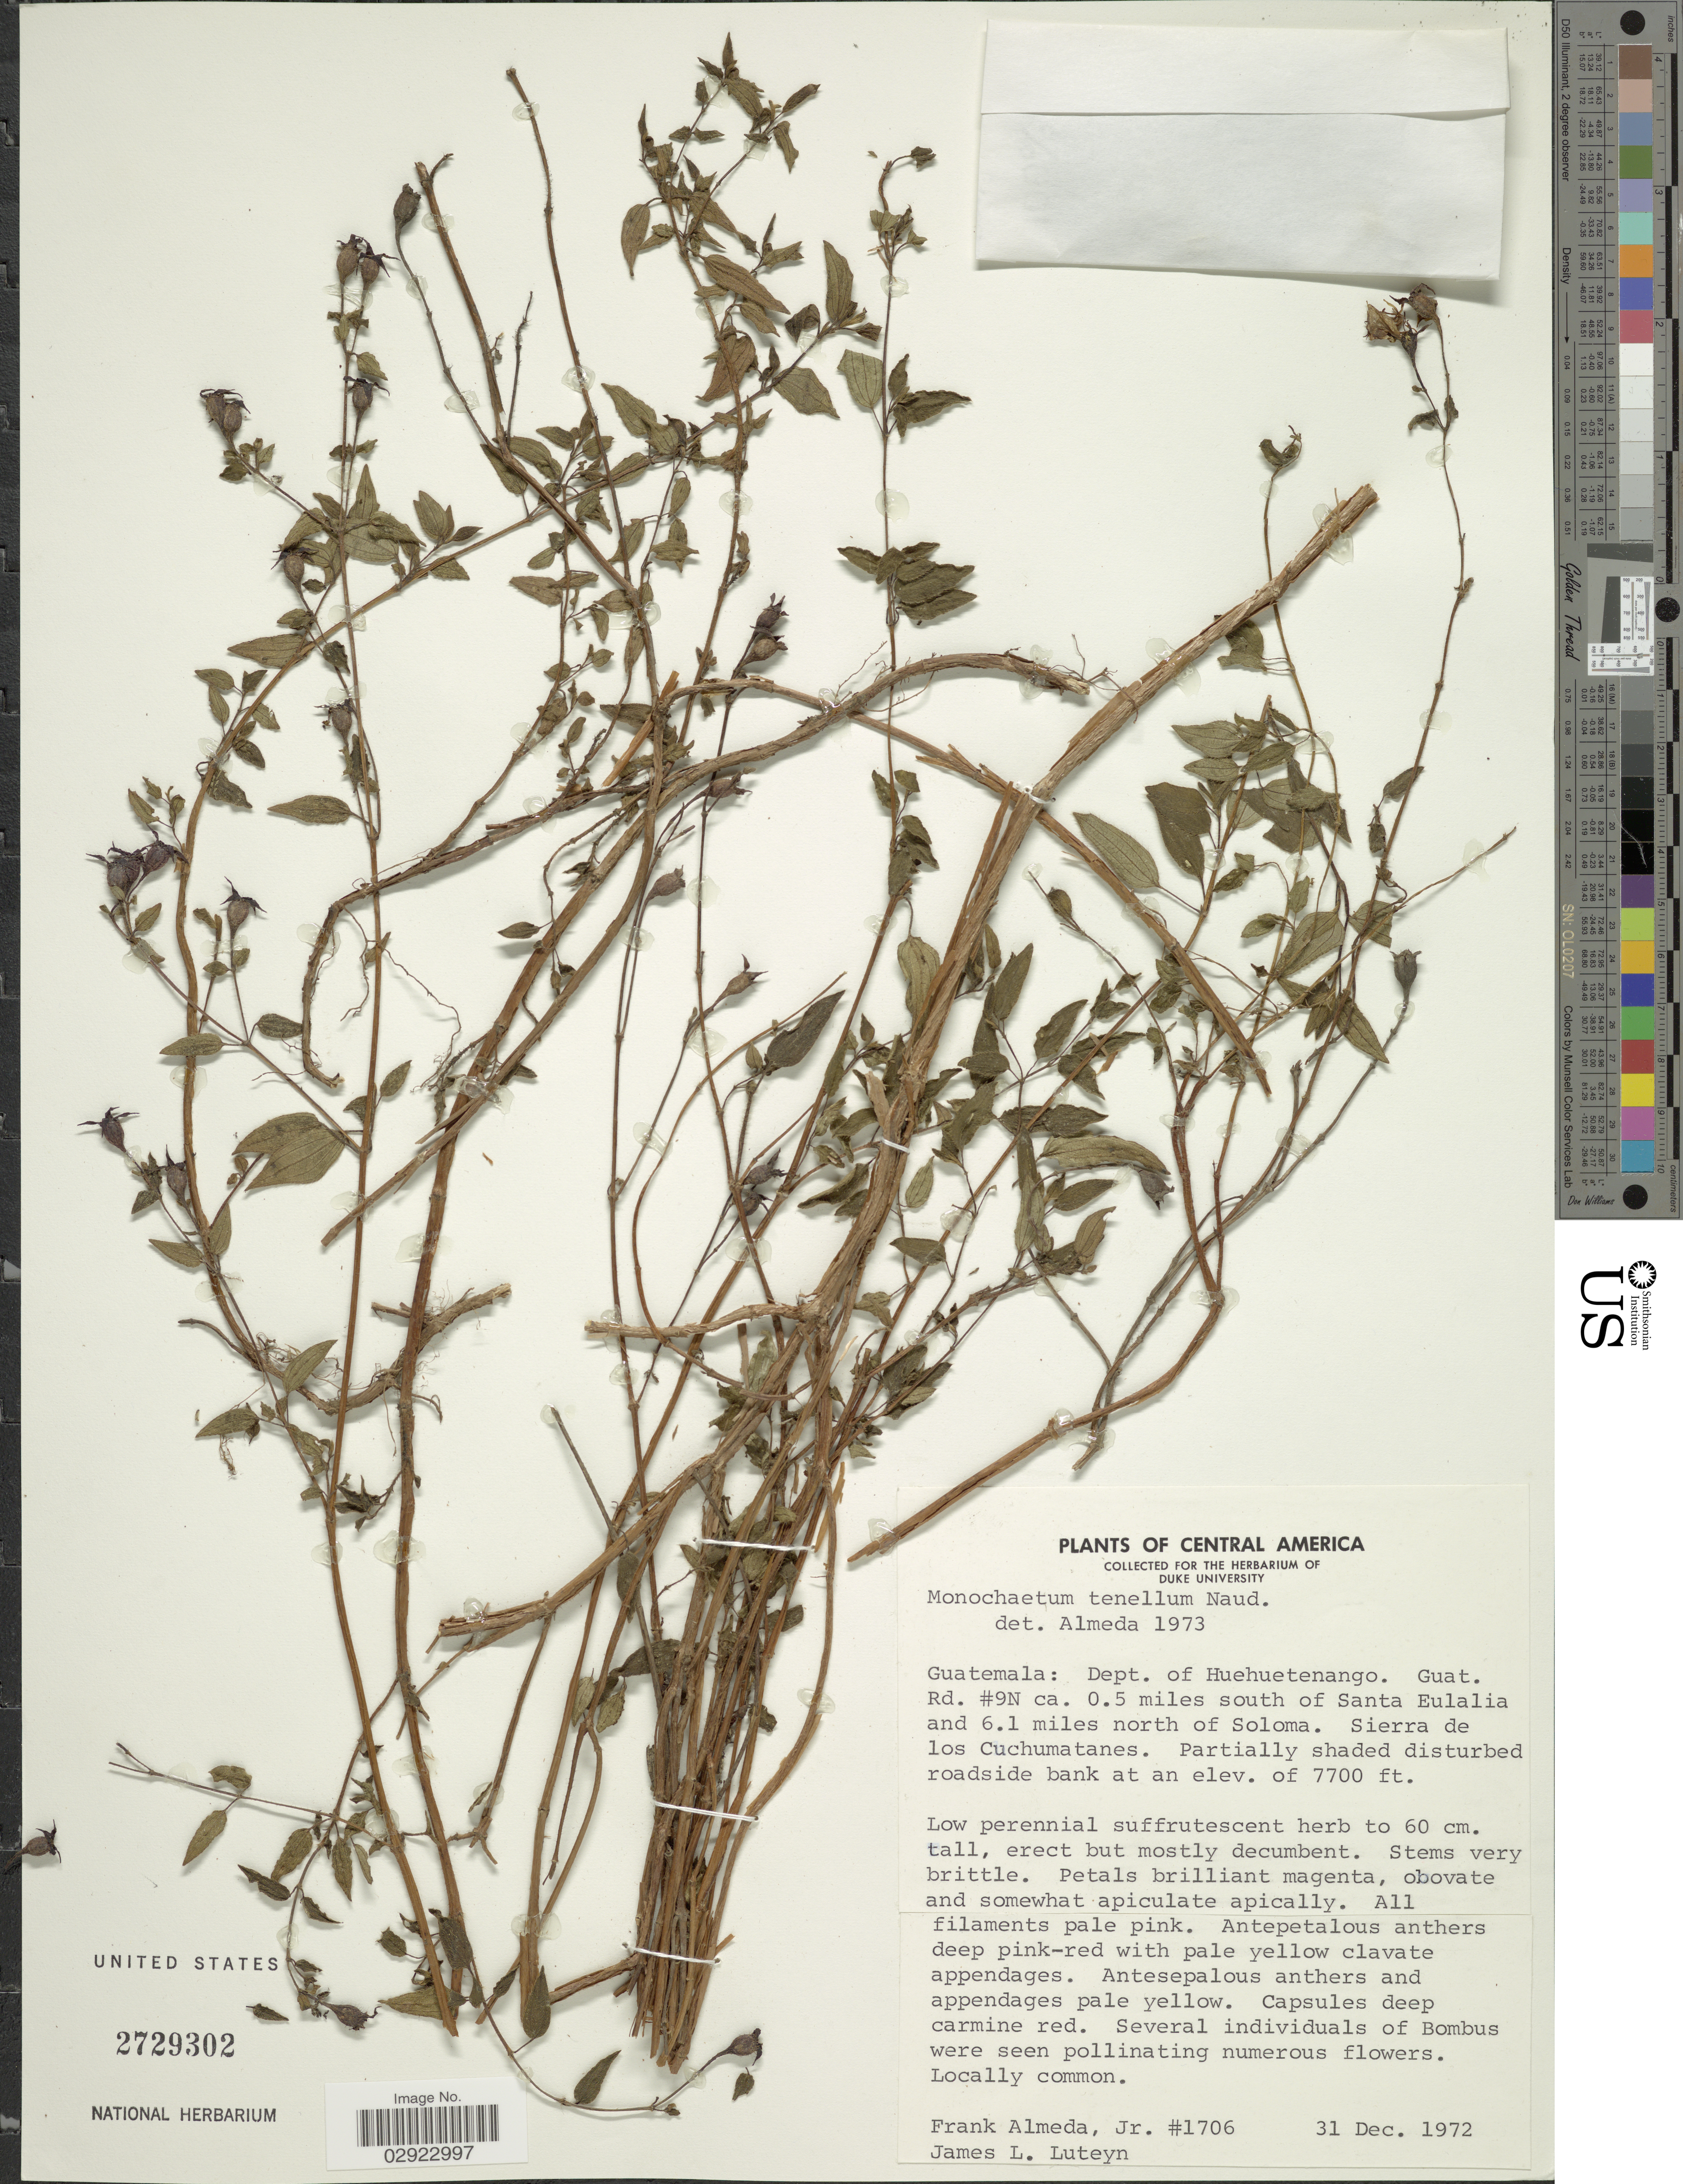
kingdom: Plantae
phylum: Tracheophyta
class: Magnoliopsida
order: Myrtales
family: Melastomataceae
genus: Monochaetum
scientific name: Monochaetum tenellum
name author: Naudin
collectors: F. Almeda & J. L. Luteyn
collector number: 1706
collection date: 1972-12-31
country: Guatemala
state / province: Huehuetenango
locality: Guatemala. Dept. of Huehuetenango. Guat. Rd. #9N ca. 0.5 miles south of Santa Eulalia and 6.1 miles north of Soloma. Sierra de los Cuchumatanes.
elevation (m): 2347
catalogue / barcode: US 2729302